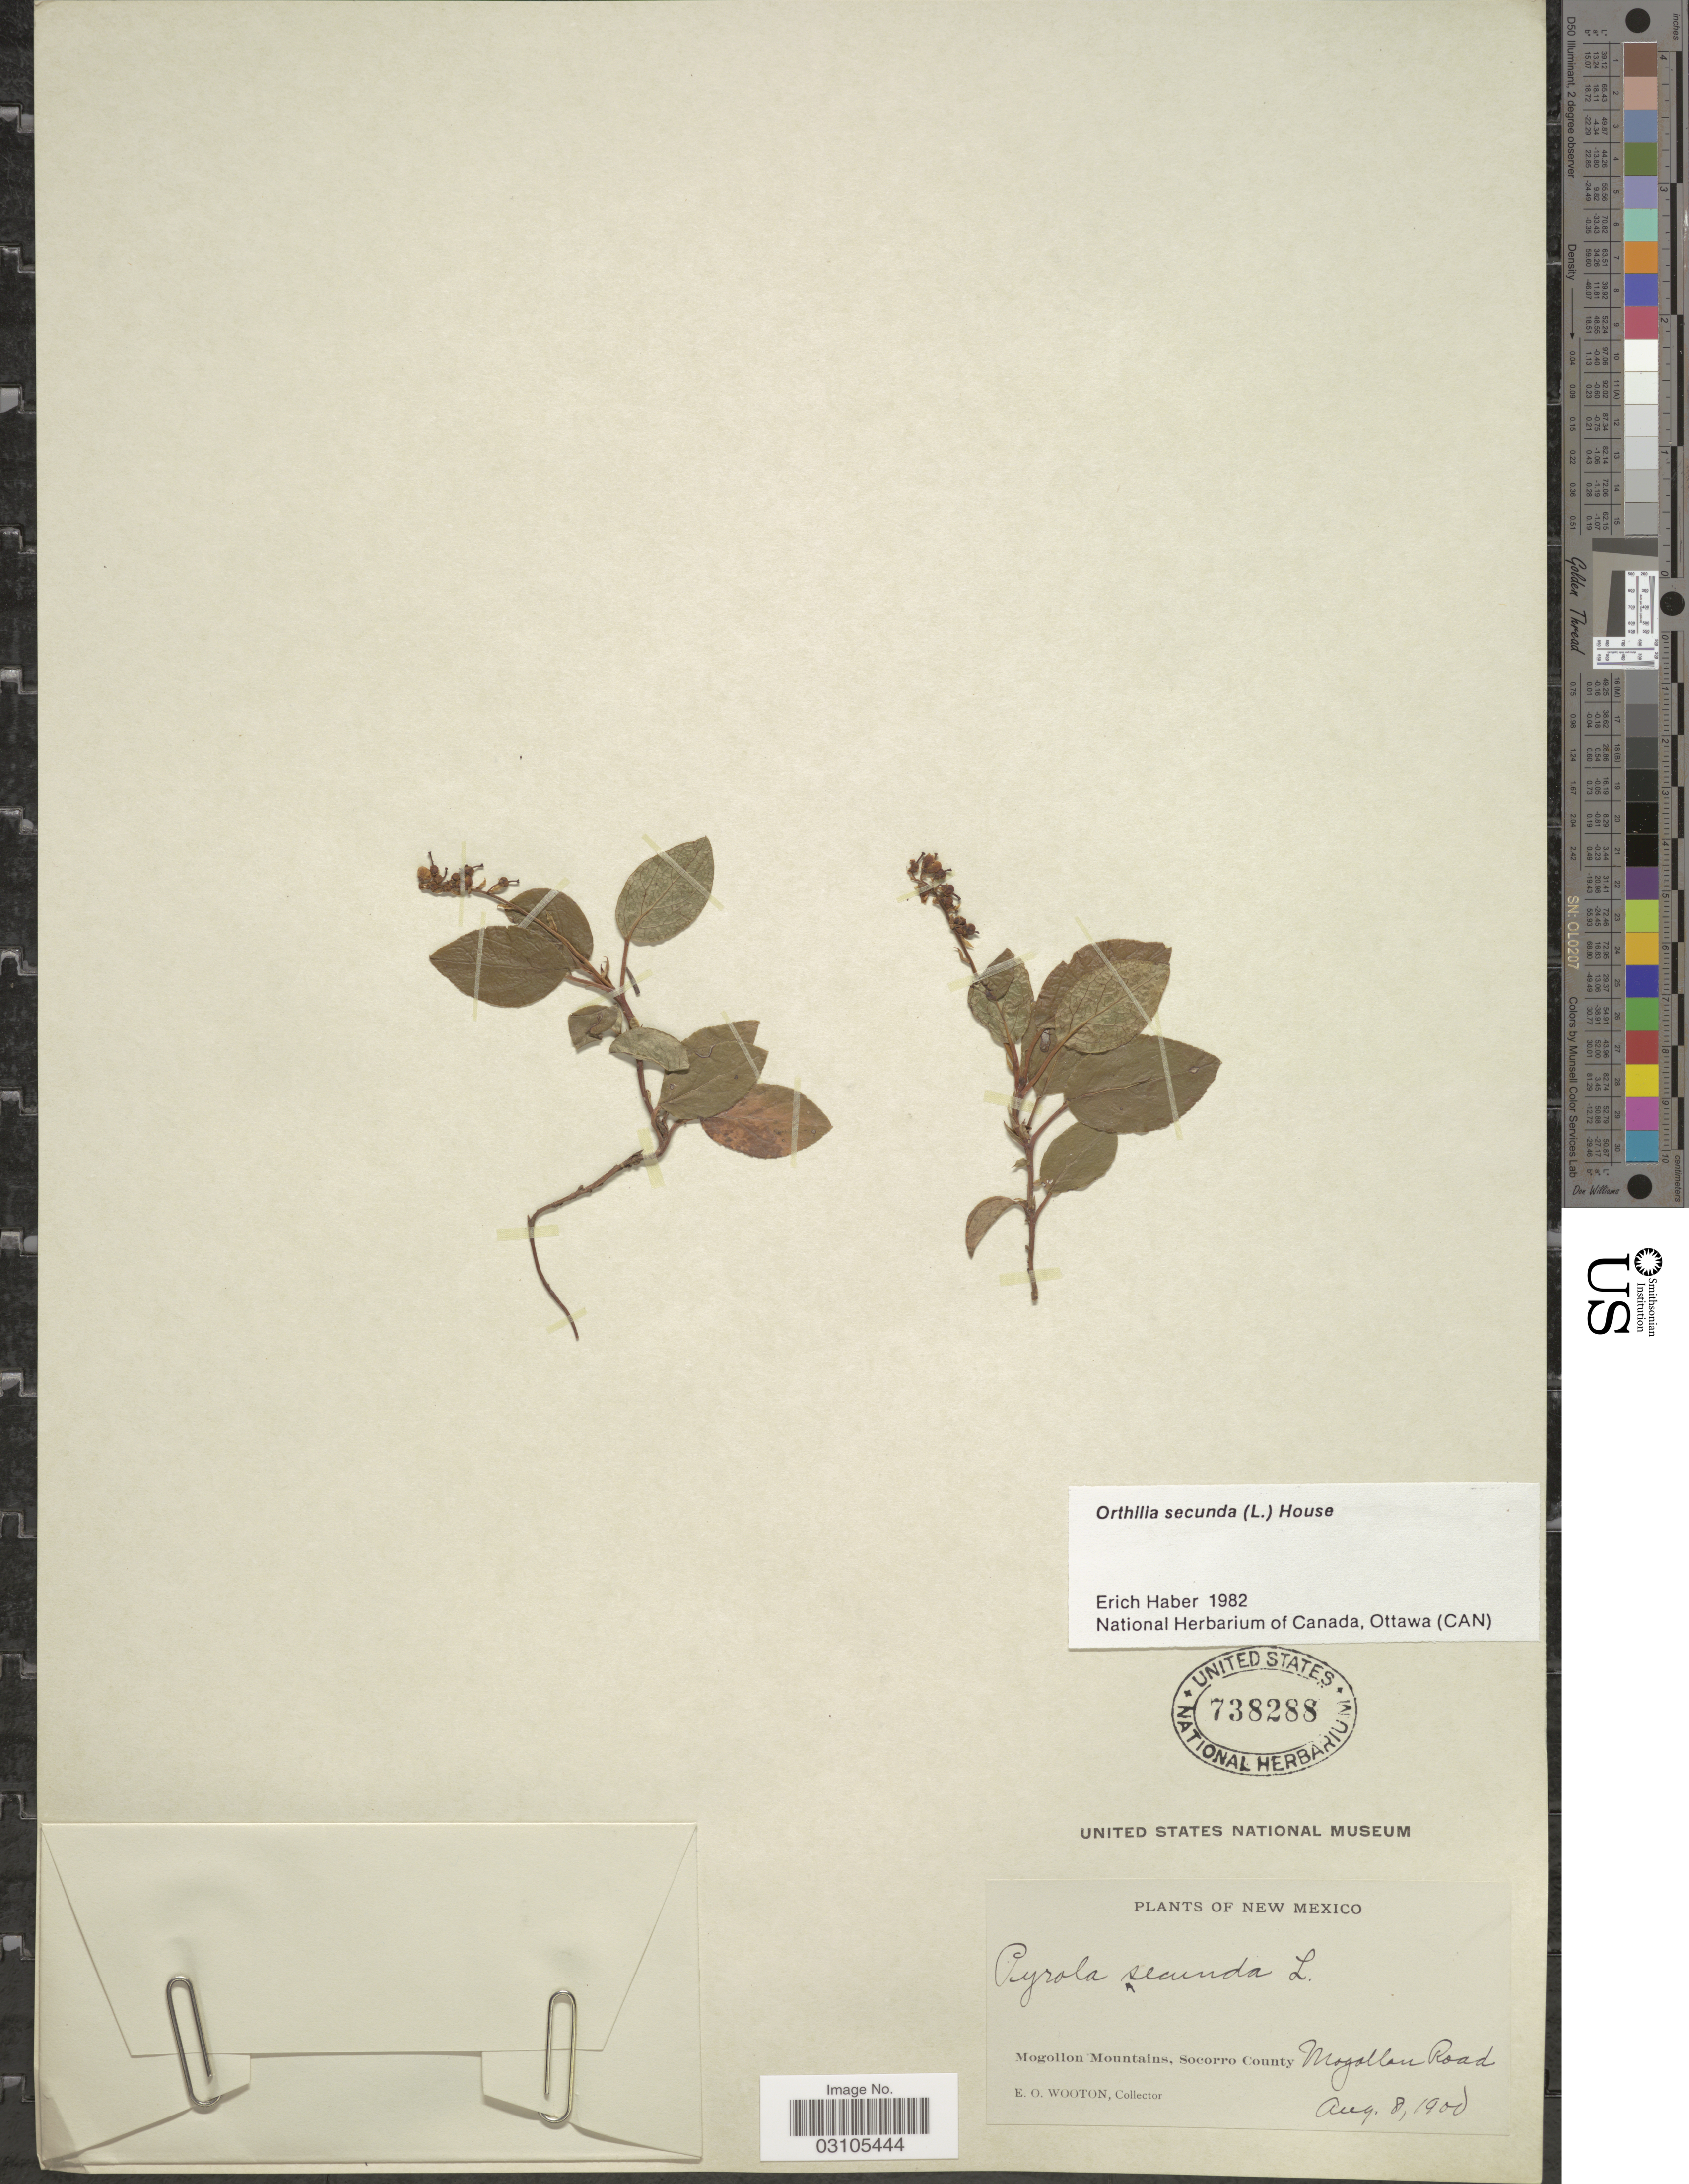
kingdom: Plantae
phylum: Tracheophyta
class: Magnoliopsida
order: Ericales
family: Ericaceae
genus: Orthilia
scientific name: Orthilia secunda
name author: (L.) House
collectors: E. O. Wooton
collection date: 1900-08-08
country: United States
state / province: New Mexico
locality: Mogollon Mountains, Socorro County Mogollon Road.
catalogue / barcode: US 738288